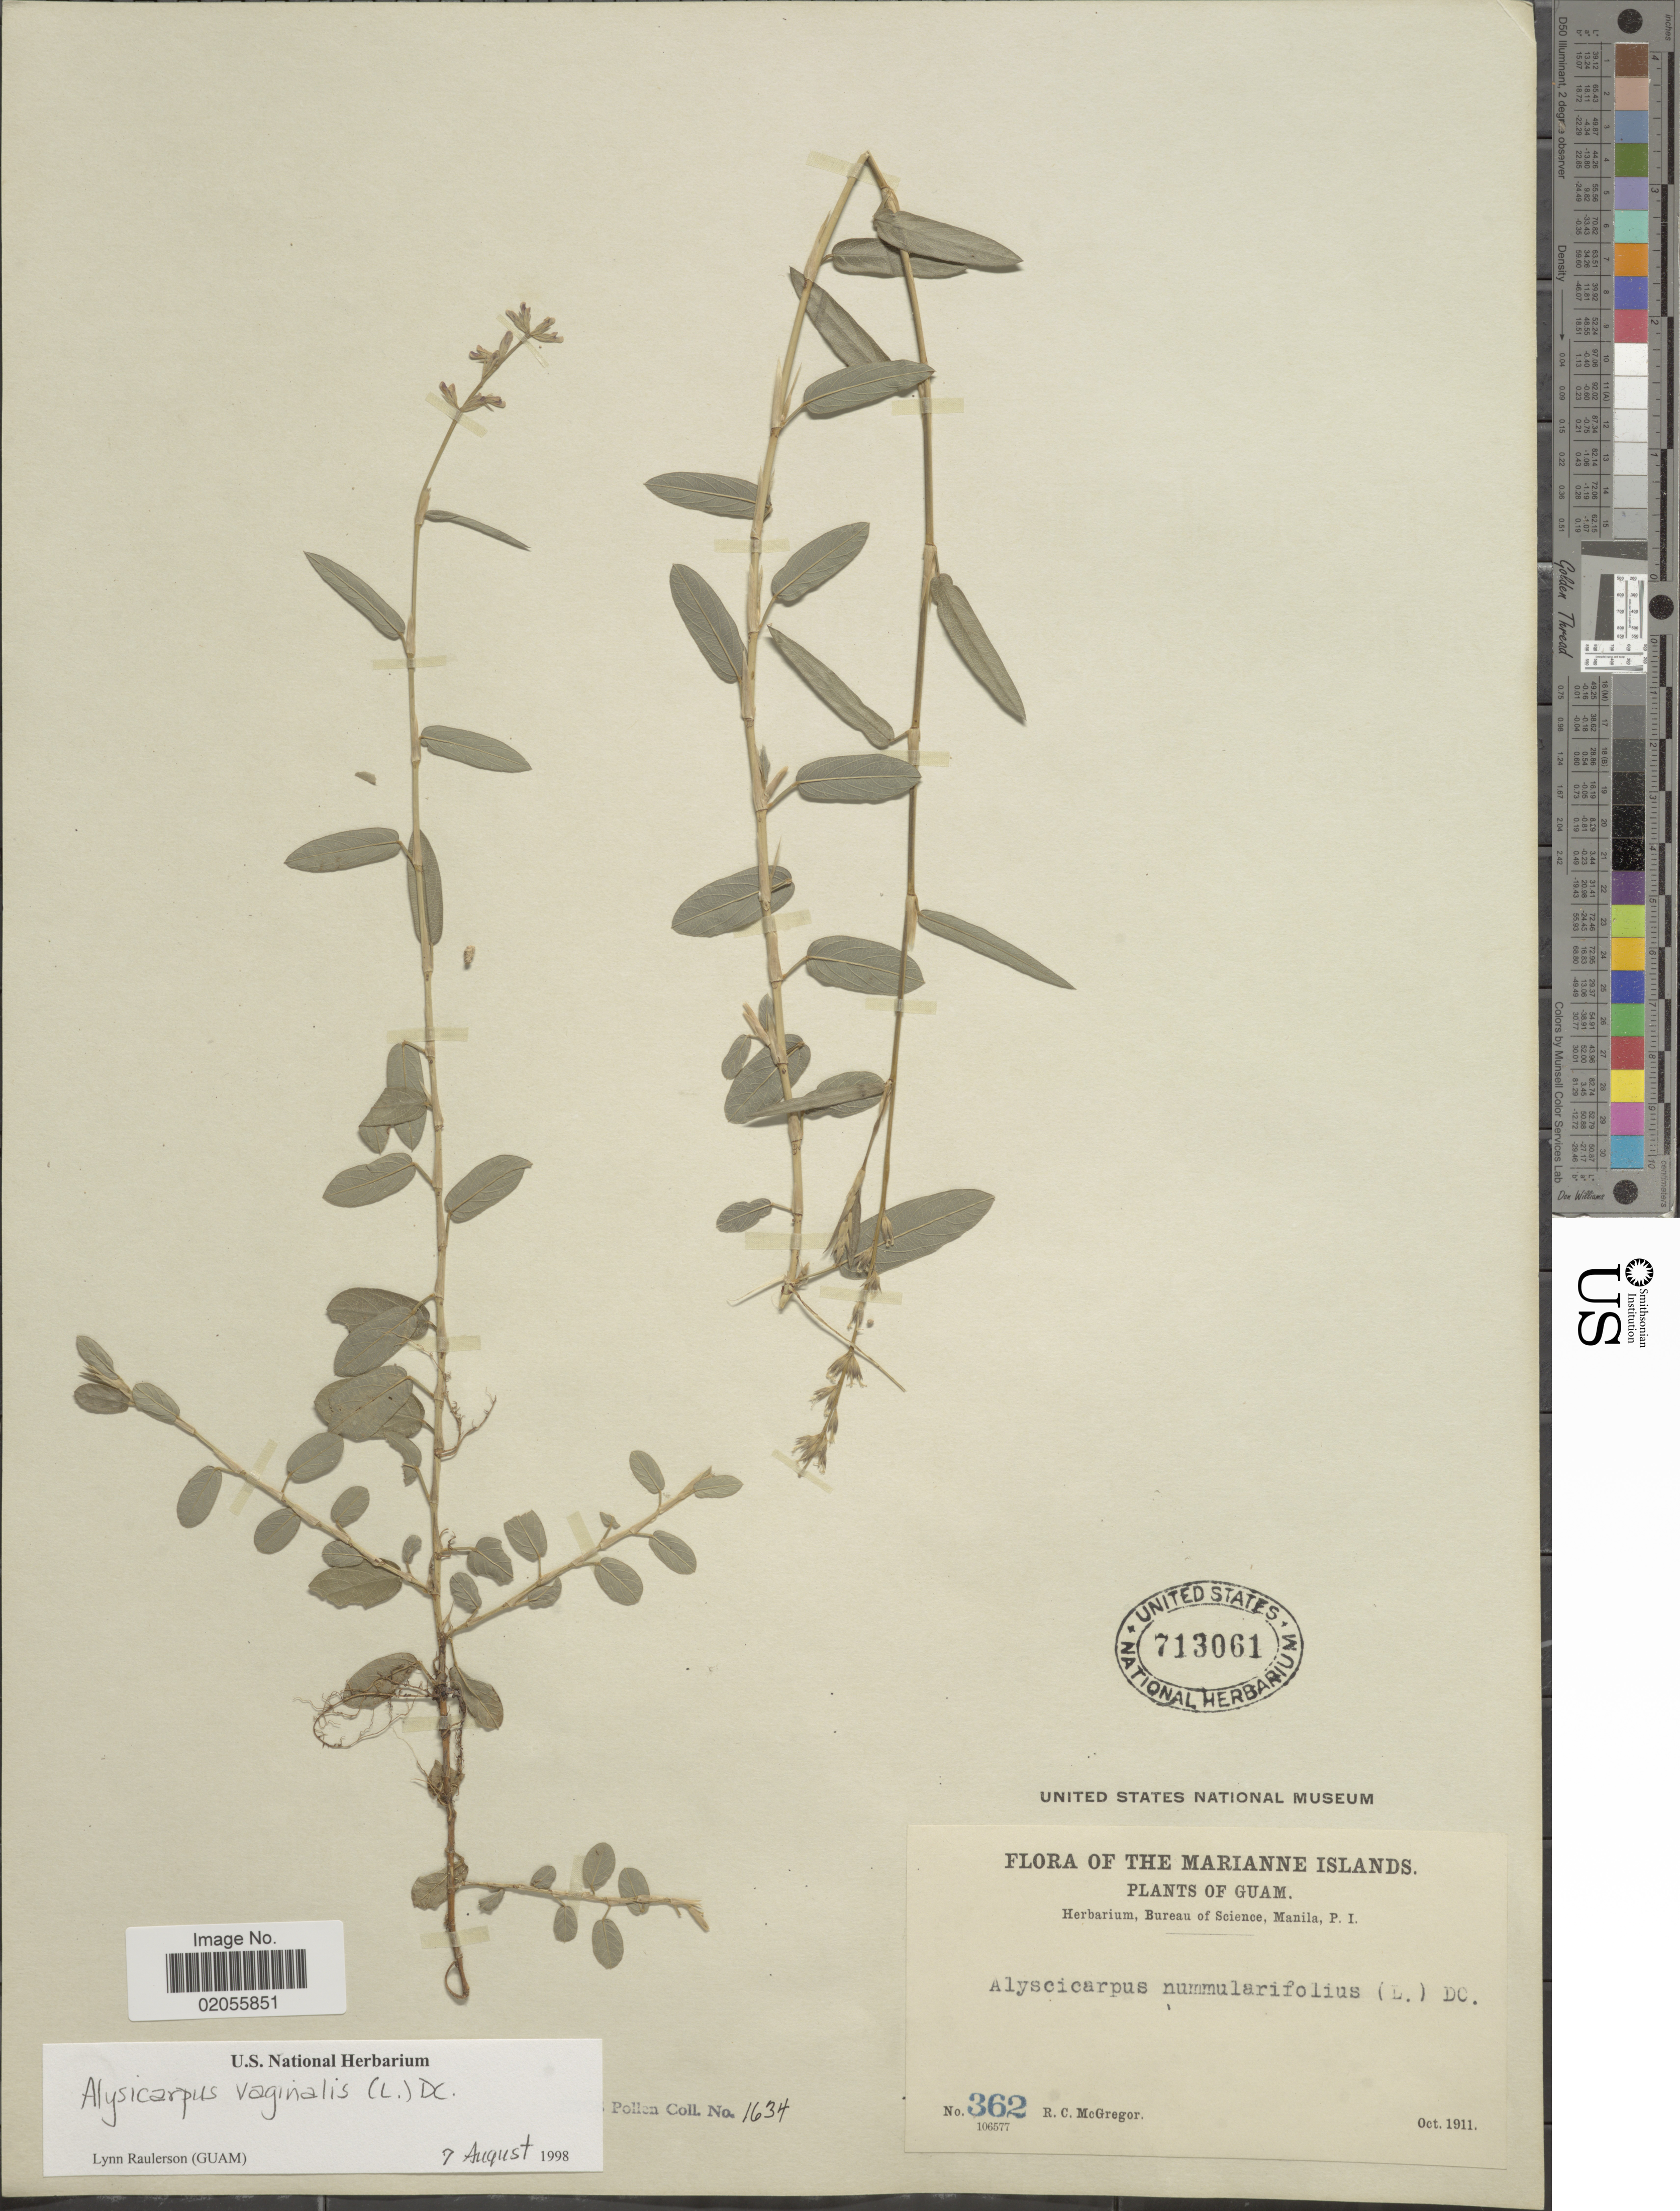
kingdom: Plantae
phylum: Tracheophyta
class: Magnoliopsida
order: Fabales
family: Fabaceae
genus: Alysicarpus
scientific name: Alysicarpus vaginalis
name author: (L.) DC.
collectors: R. C. McGregor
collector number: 362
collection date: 1911-10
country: Guam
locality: The Marianne Islands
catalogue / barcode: US 713061